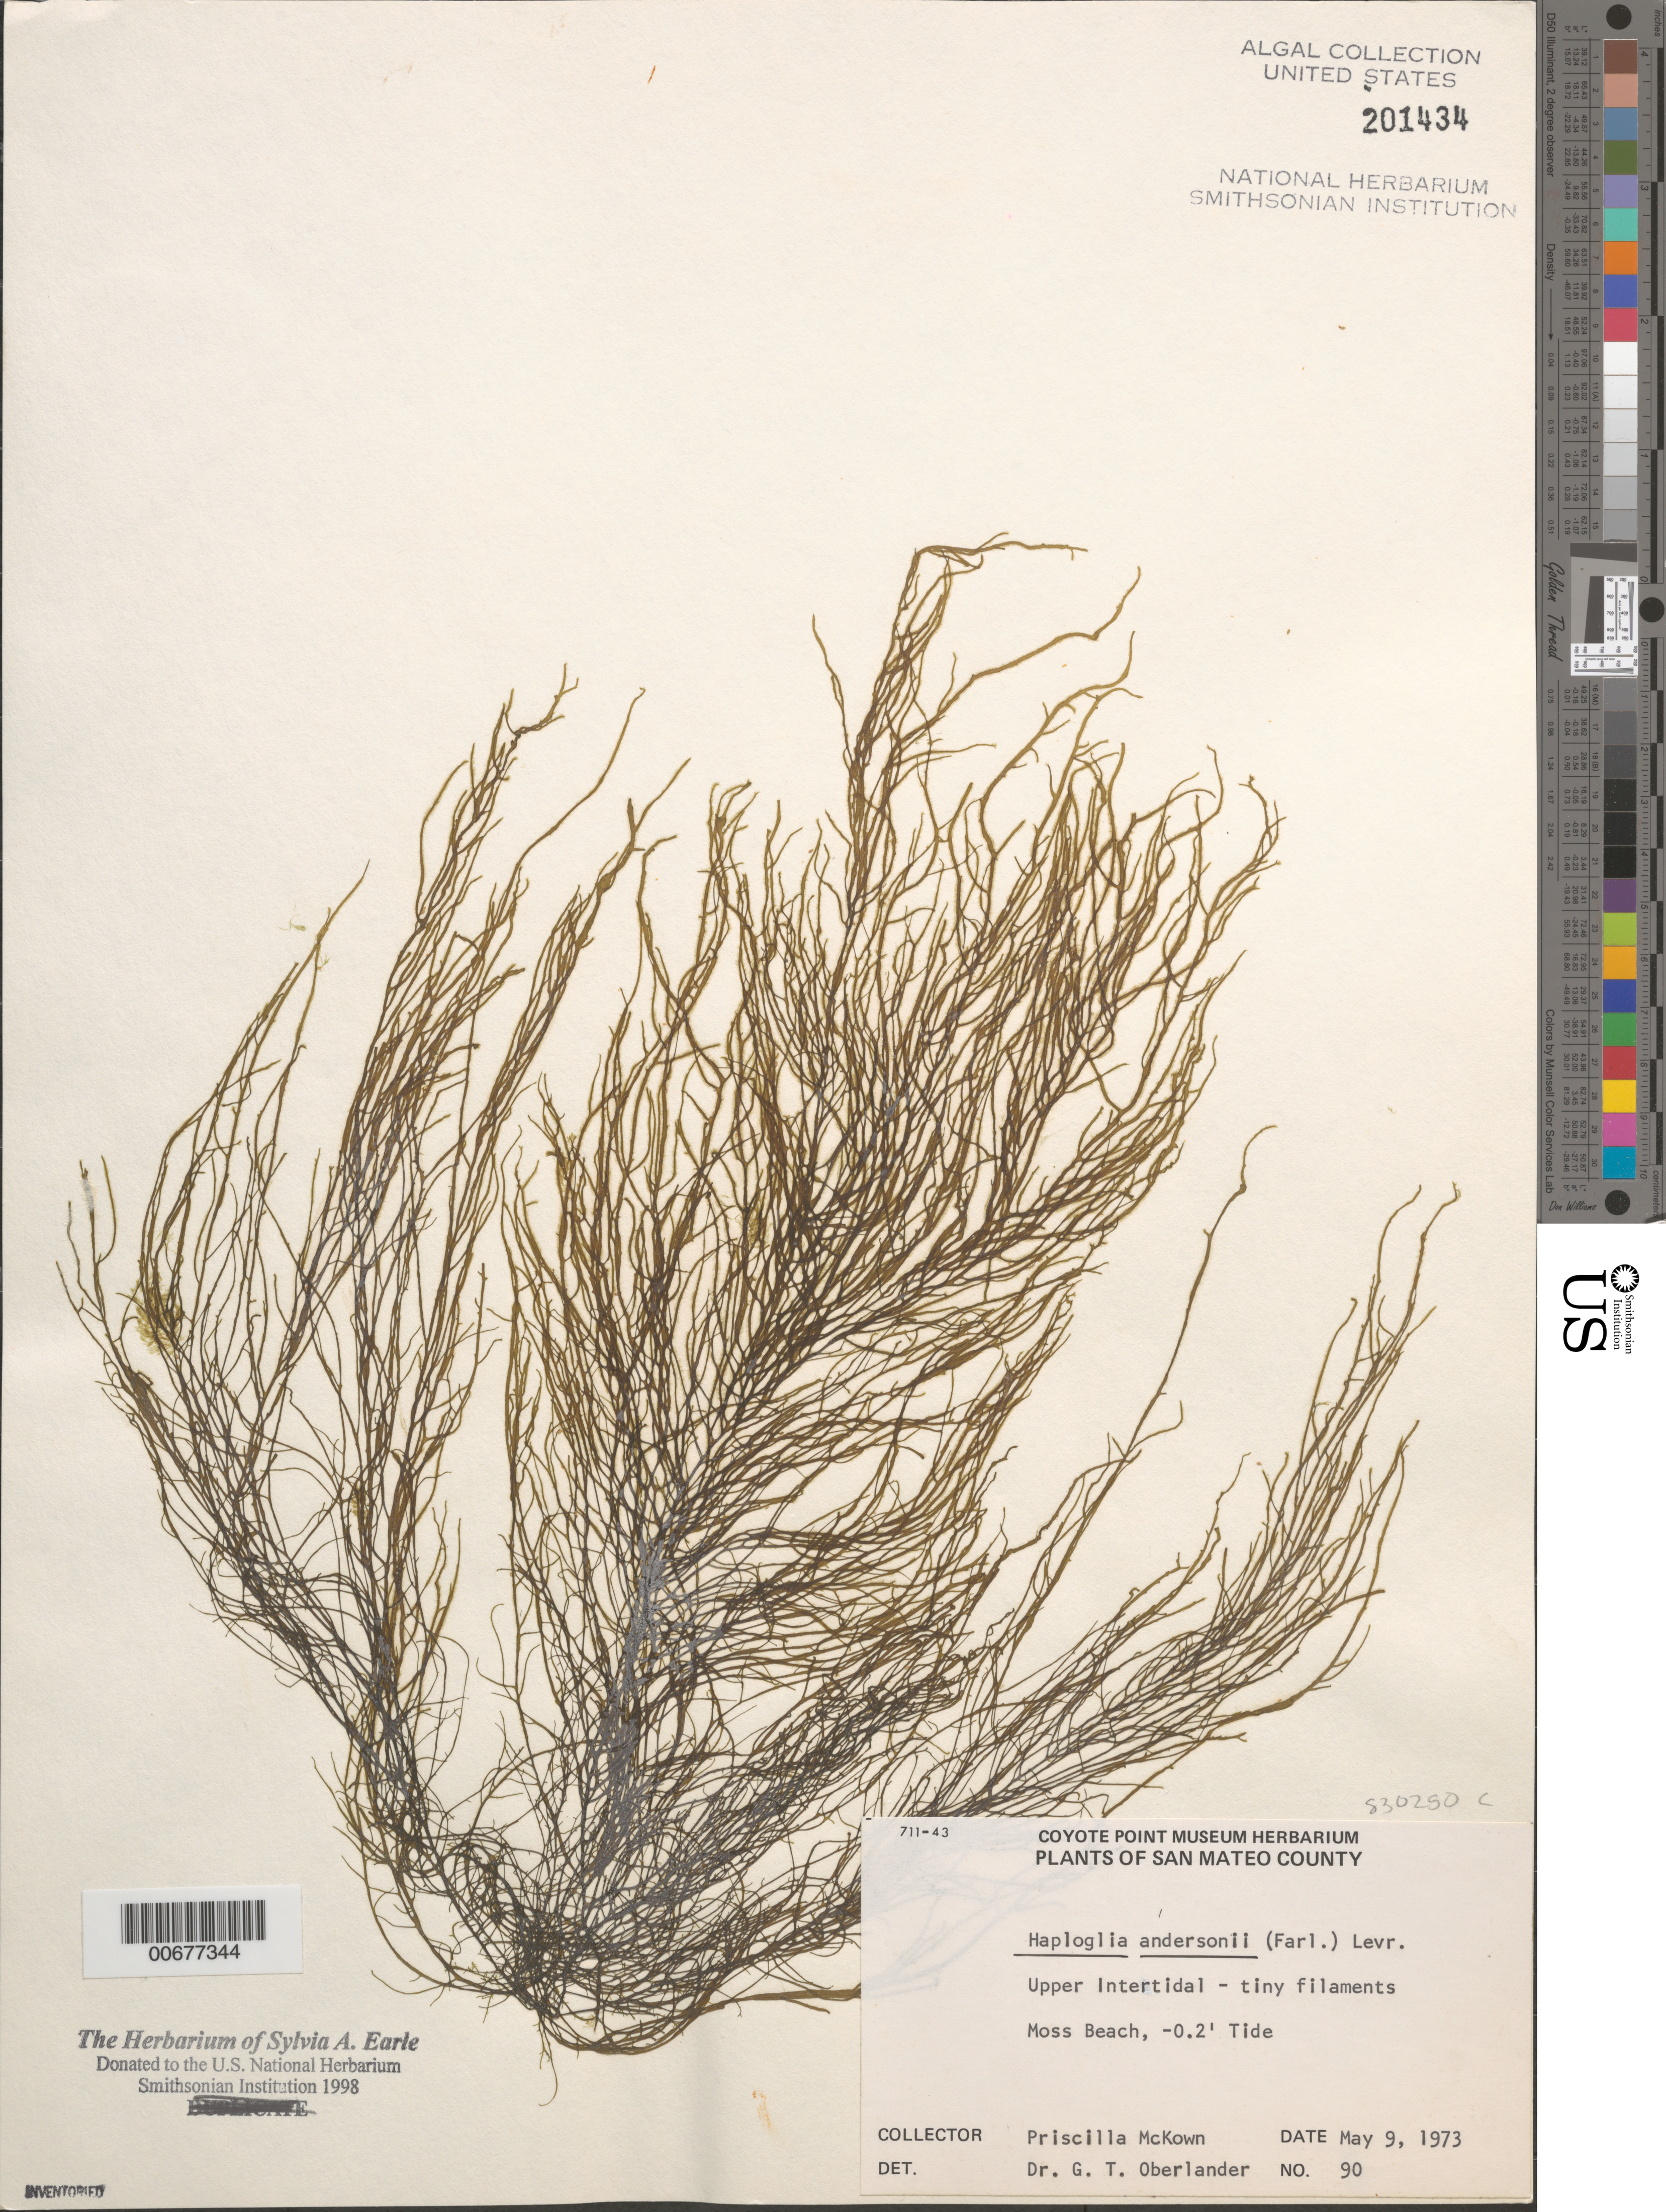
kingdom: Chromista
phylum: Ochrophyta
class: Phaeophyceae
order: Ectocarpales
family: Chordariaceae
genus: Haplogloia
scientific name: Haplogloia andersonii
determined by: Oberlander, G. T.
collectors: P. McKown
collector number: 90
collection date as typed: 09 May 1973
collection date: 1973-05-09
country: United States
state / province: California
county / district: San Mateo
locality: Moss Beach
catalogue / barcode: US 201434